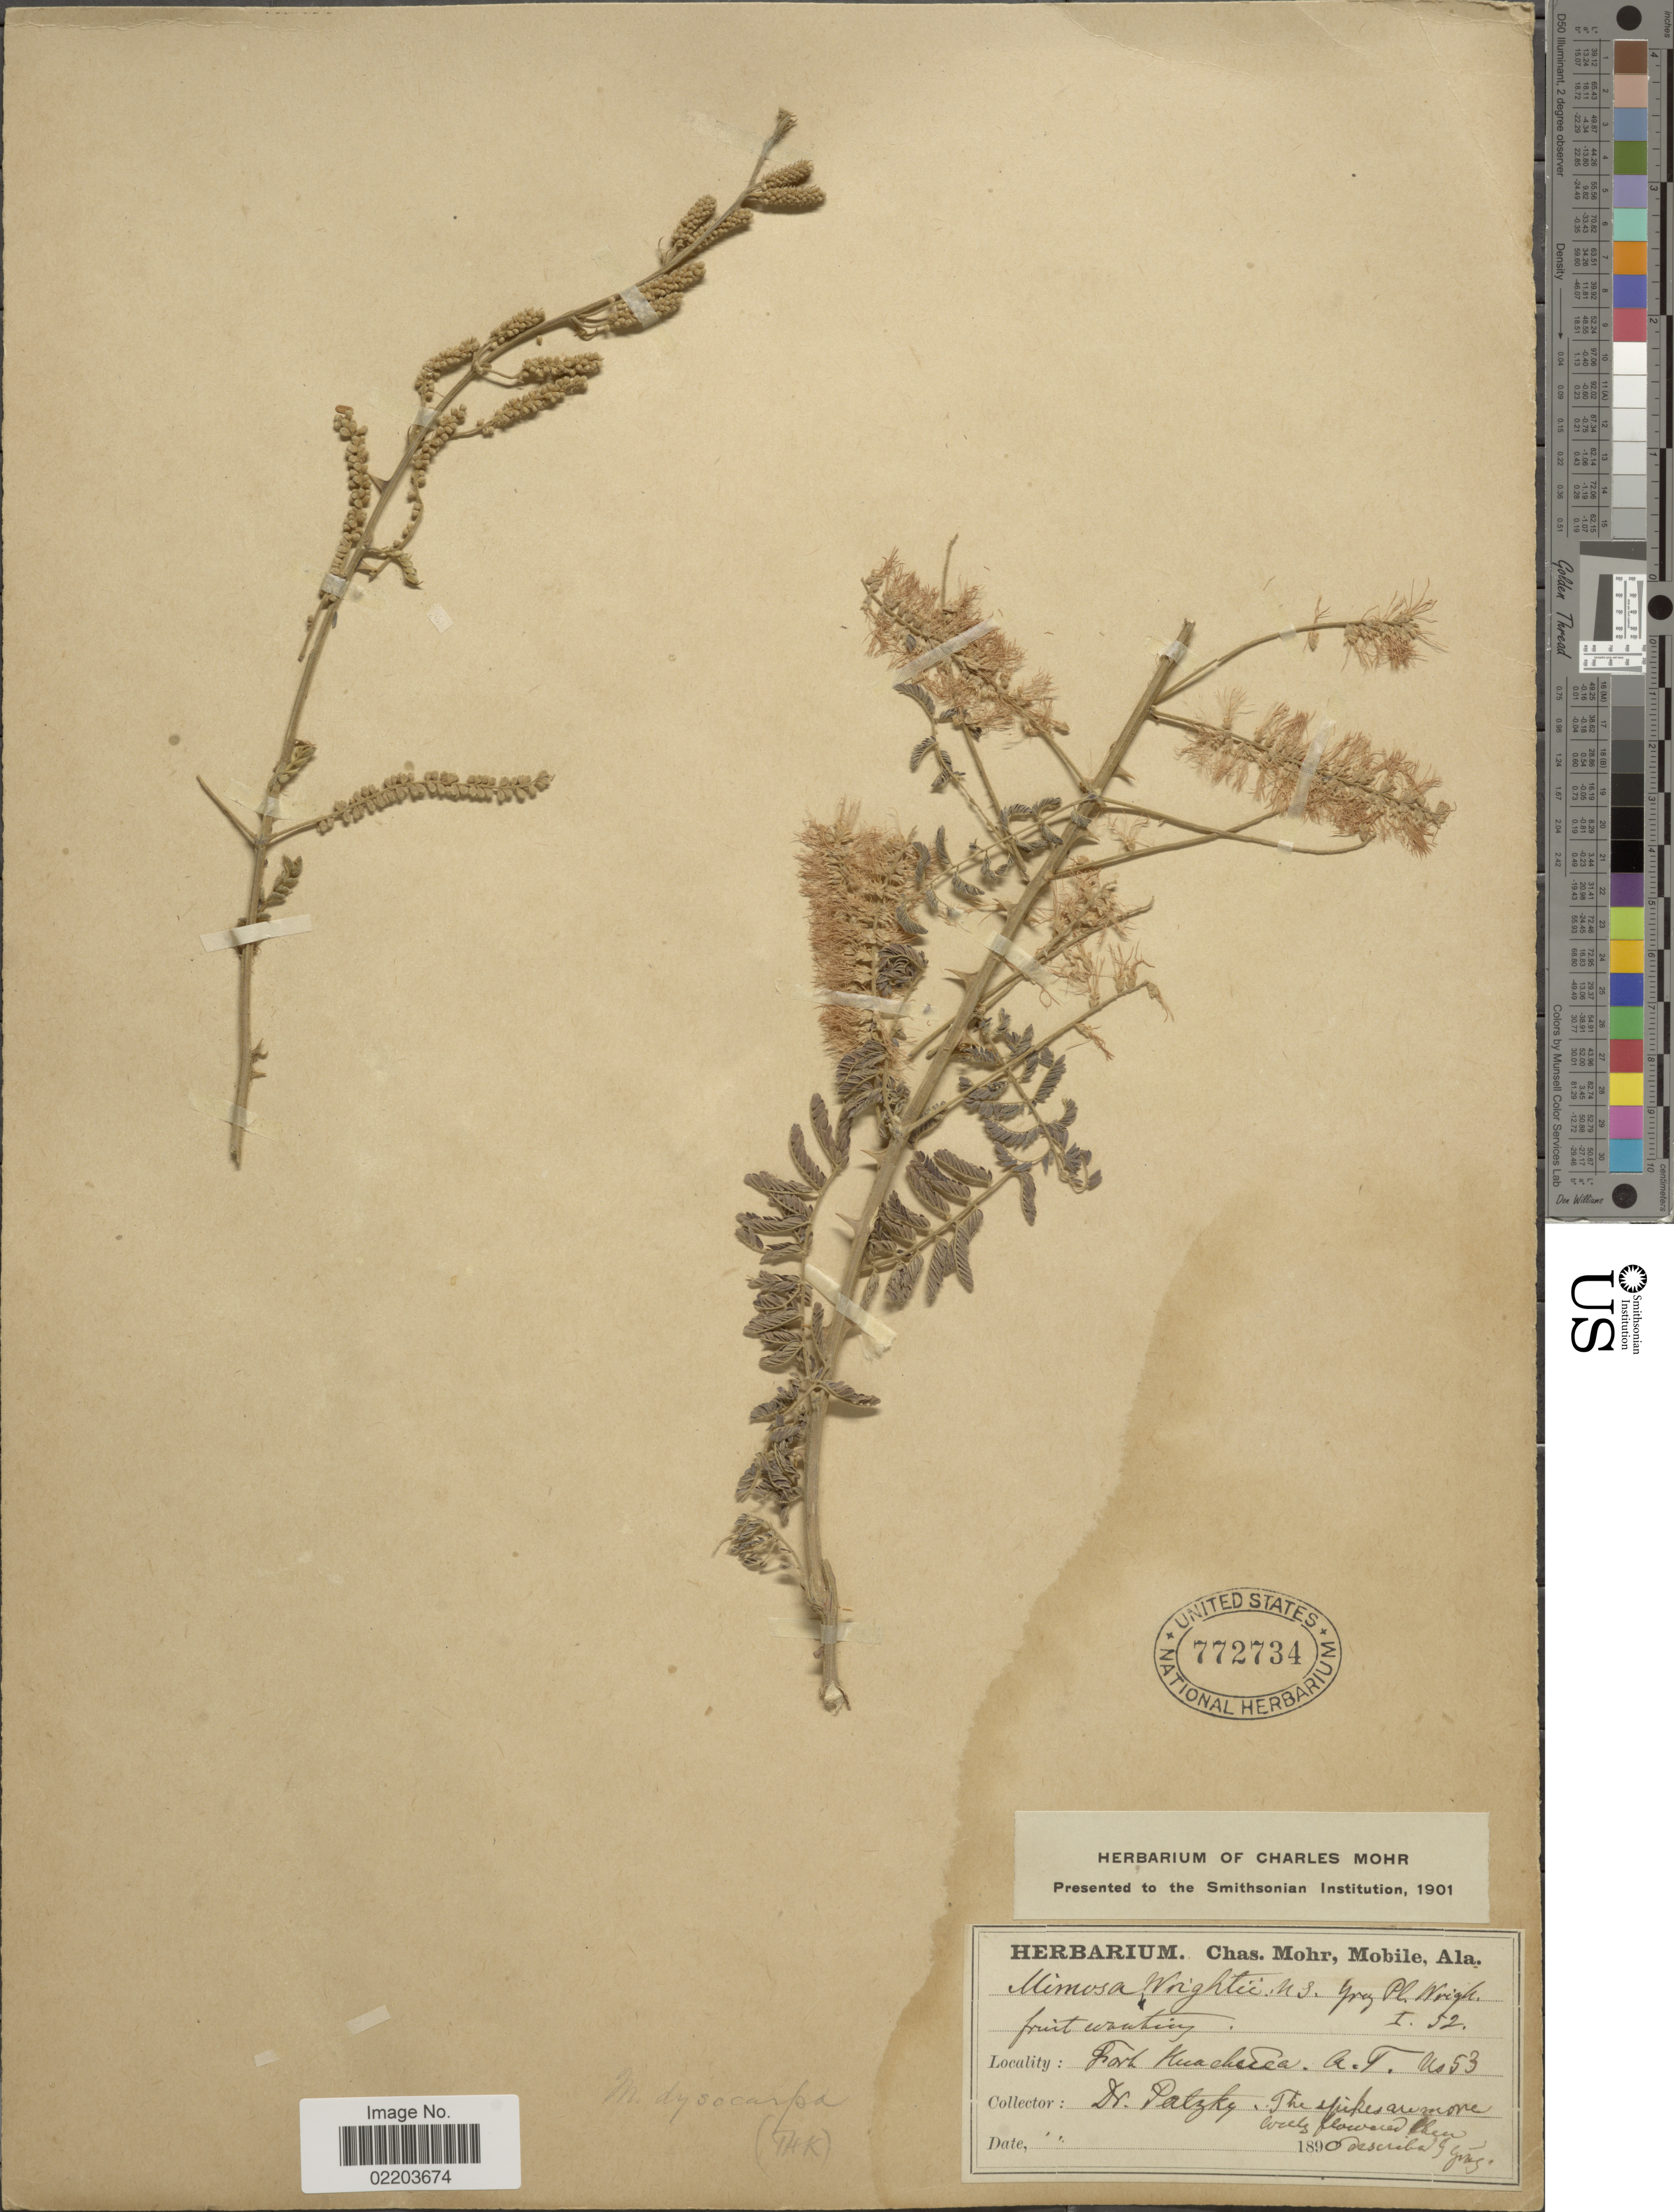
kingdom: Plantae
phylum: Tracheophyta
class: Magnoliopsida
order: Fabales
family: Fabaceae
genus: Mimosa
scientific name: Mimosa dysocarpa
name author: Benth. ex A. Gray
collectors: -. Patzky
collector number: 53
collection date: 1890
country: United States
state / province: Arizona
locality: Fort Huachuca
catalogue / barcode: US 772734